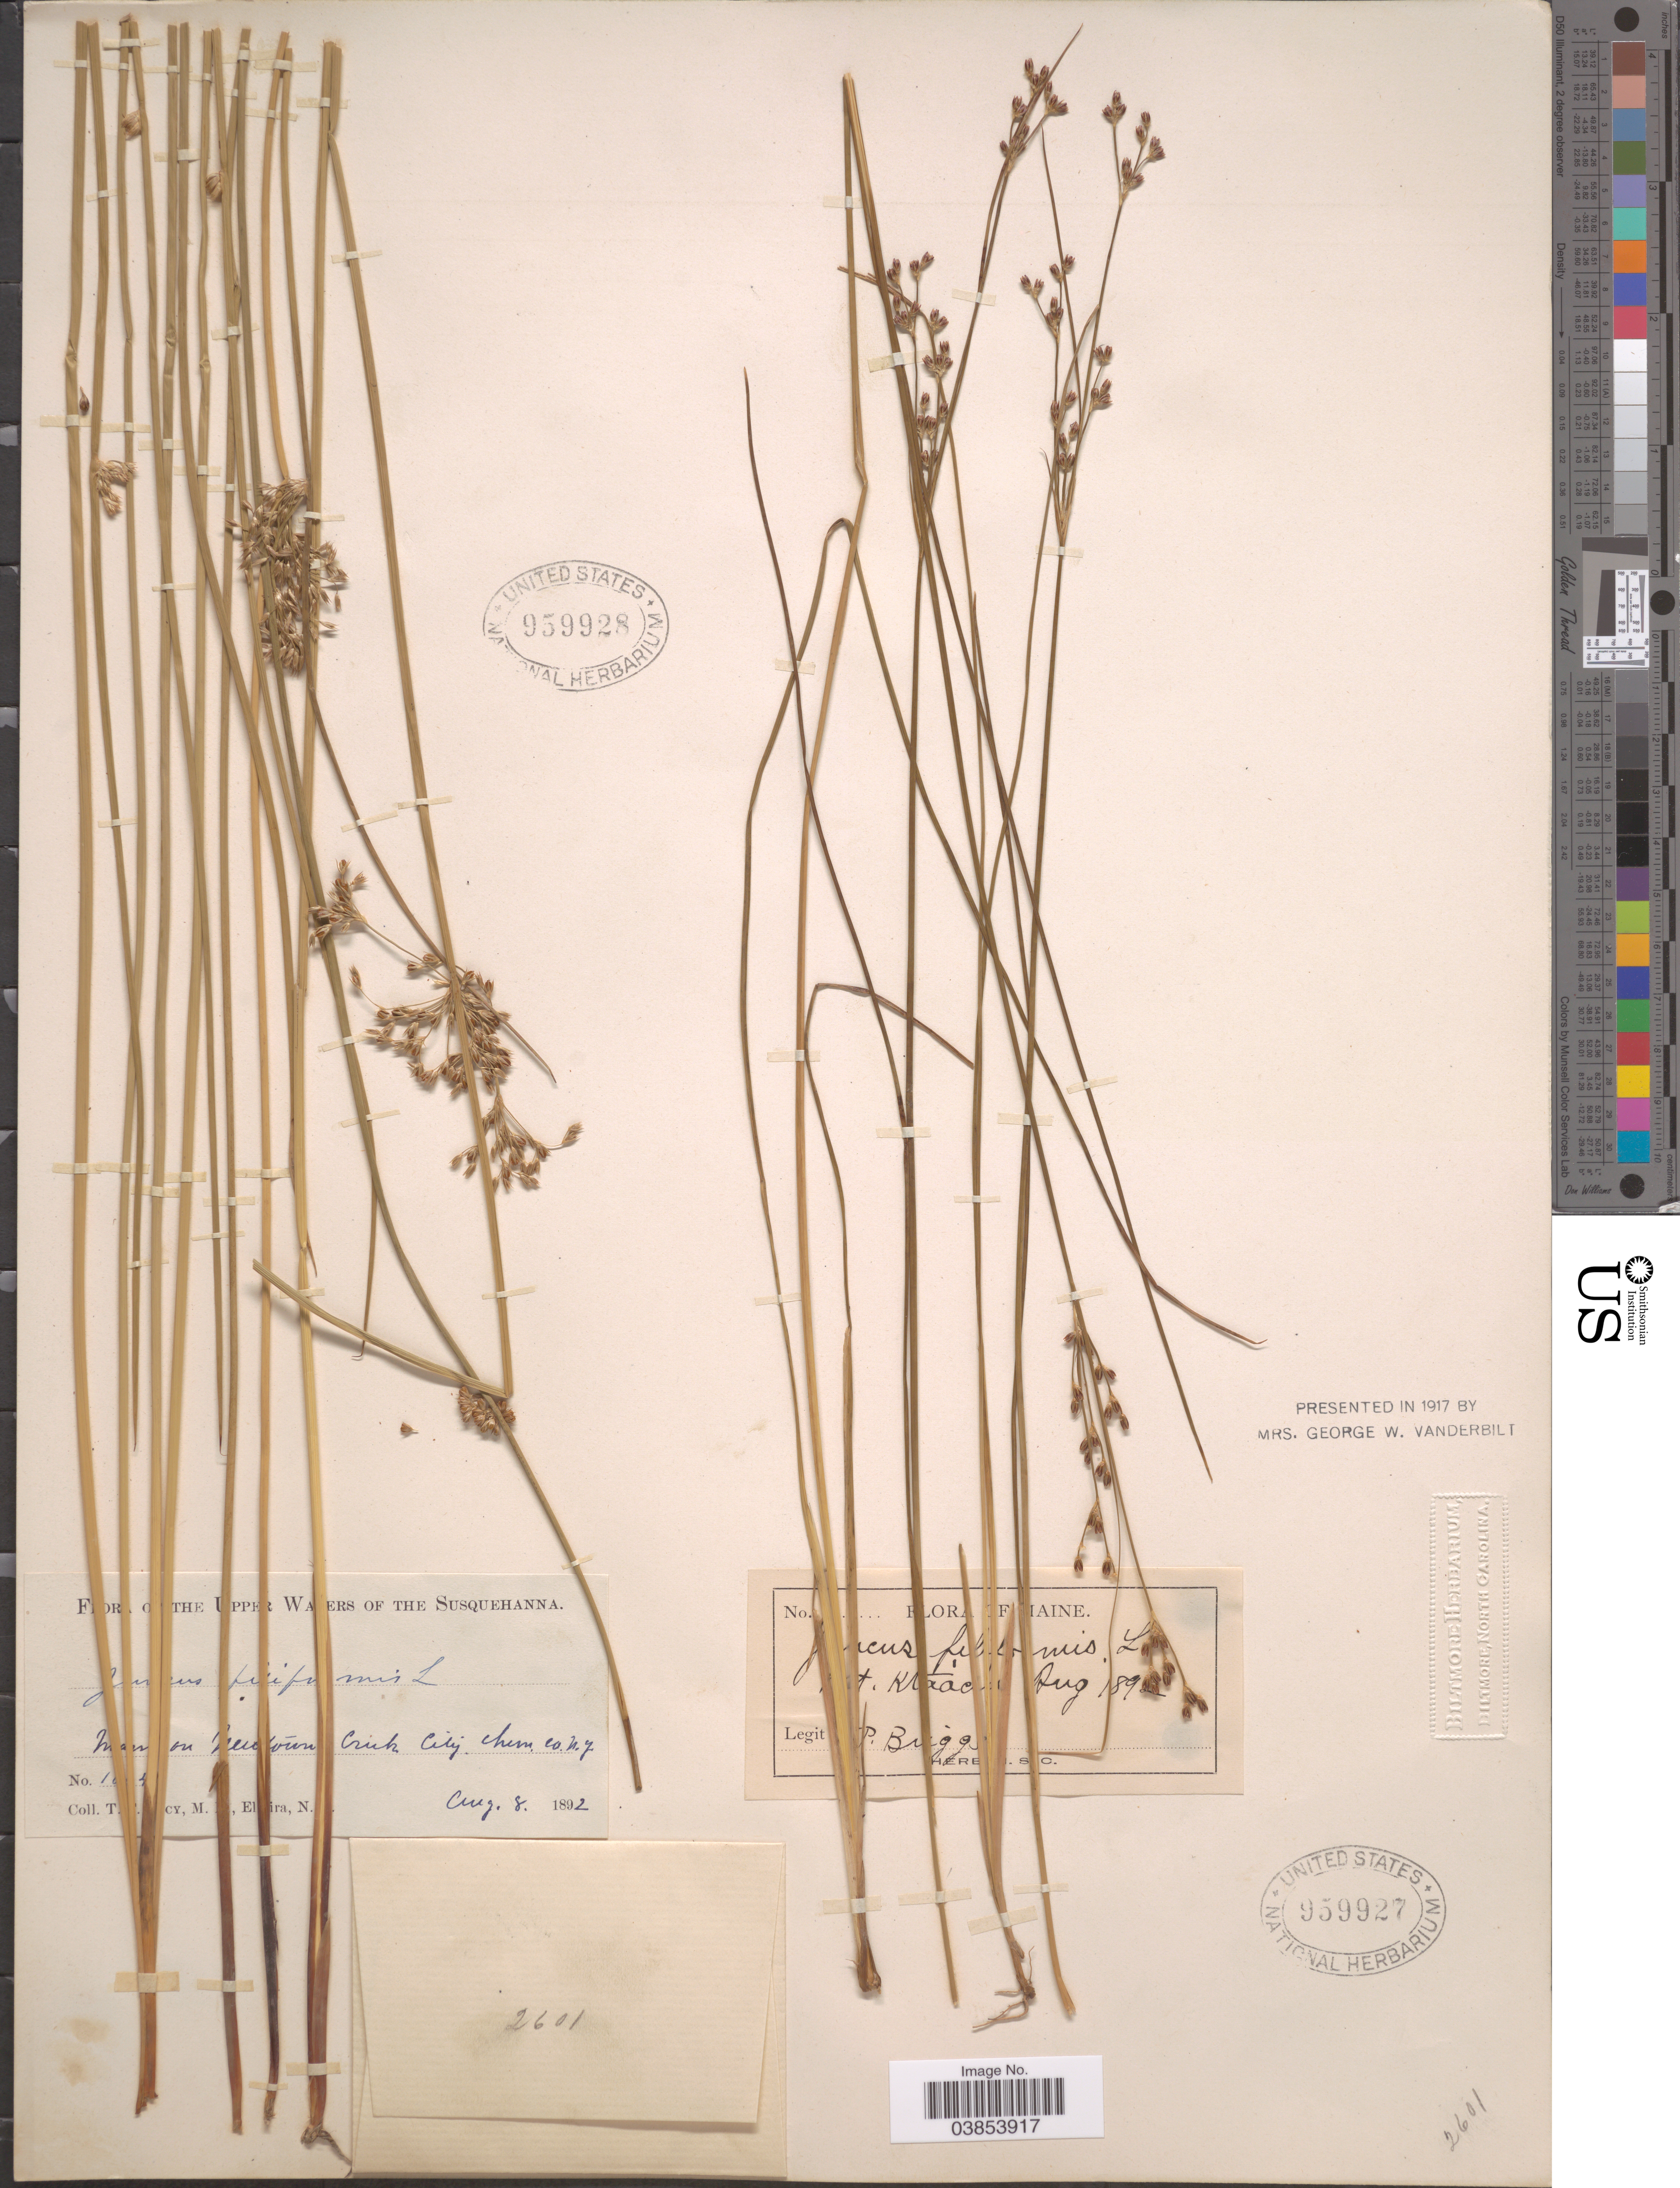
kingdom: Plantae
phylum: Tracheophyta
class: Liliopsida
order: Poales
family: Juncaceae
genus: Juncus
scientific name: Juncus filiformis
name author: L.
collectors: Briggs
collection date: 1892-08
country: United States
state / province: Maine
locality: Mt. Ktaadn.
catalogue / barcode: US 959927